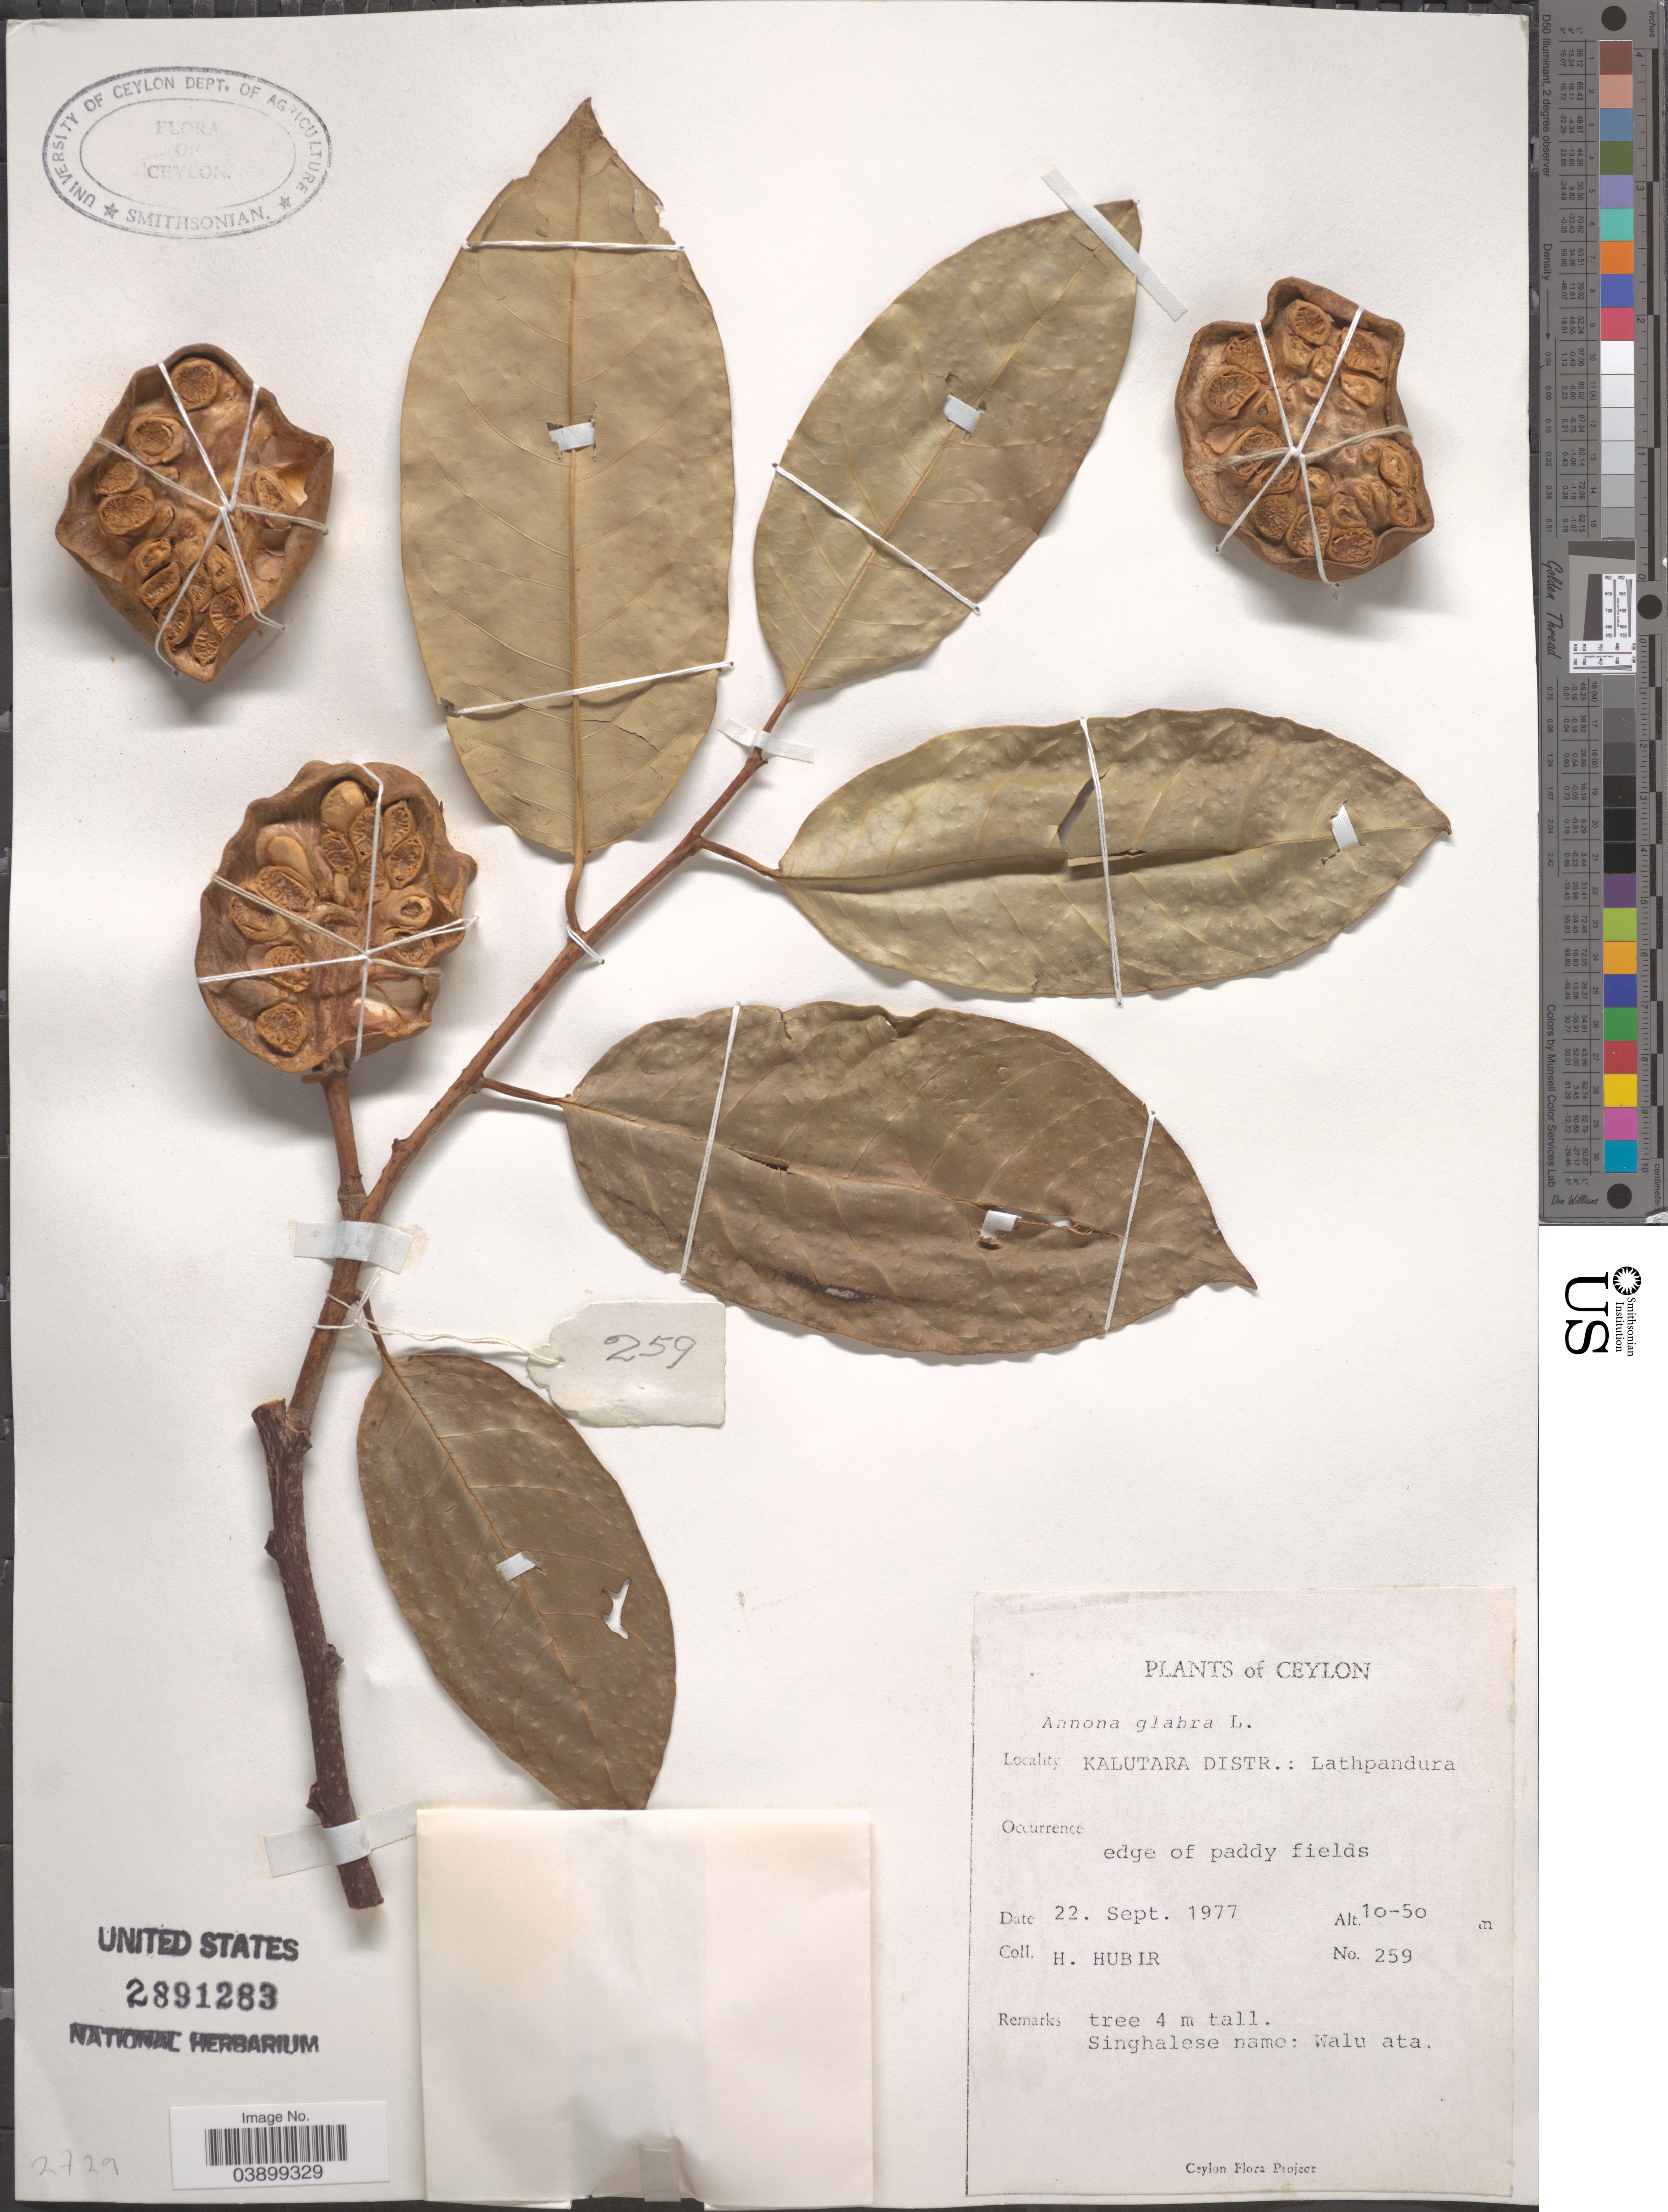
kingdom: Plantae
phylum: Tracheophyta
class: Magnoliopsida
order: Magnoliales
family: Annonaceae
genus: Annona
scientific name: Annona glabra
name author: L.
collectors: H. Huber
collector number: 259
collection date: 1977-09-22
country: Sri Lanka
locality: Ceylon. Kalutara Distr.: Lathpandura.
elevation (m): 10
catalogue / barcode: US 2891283